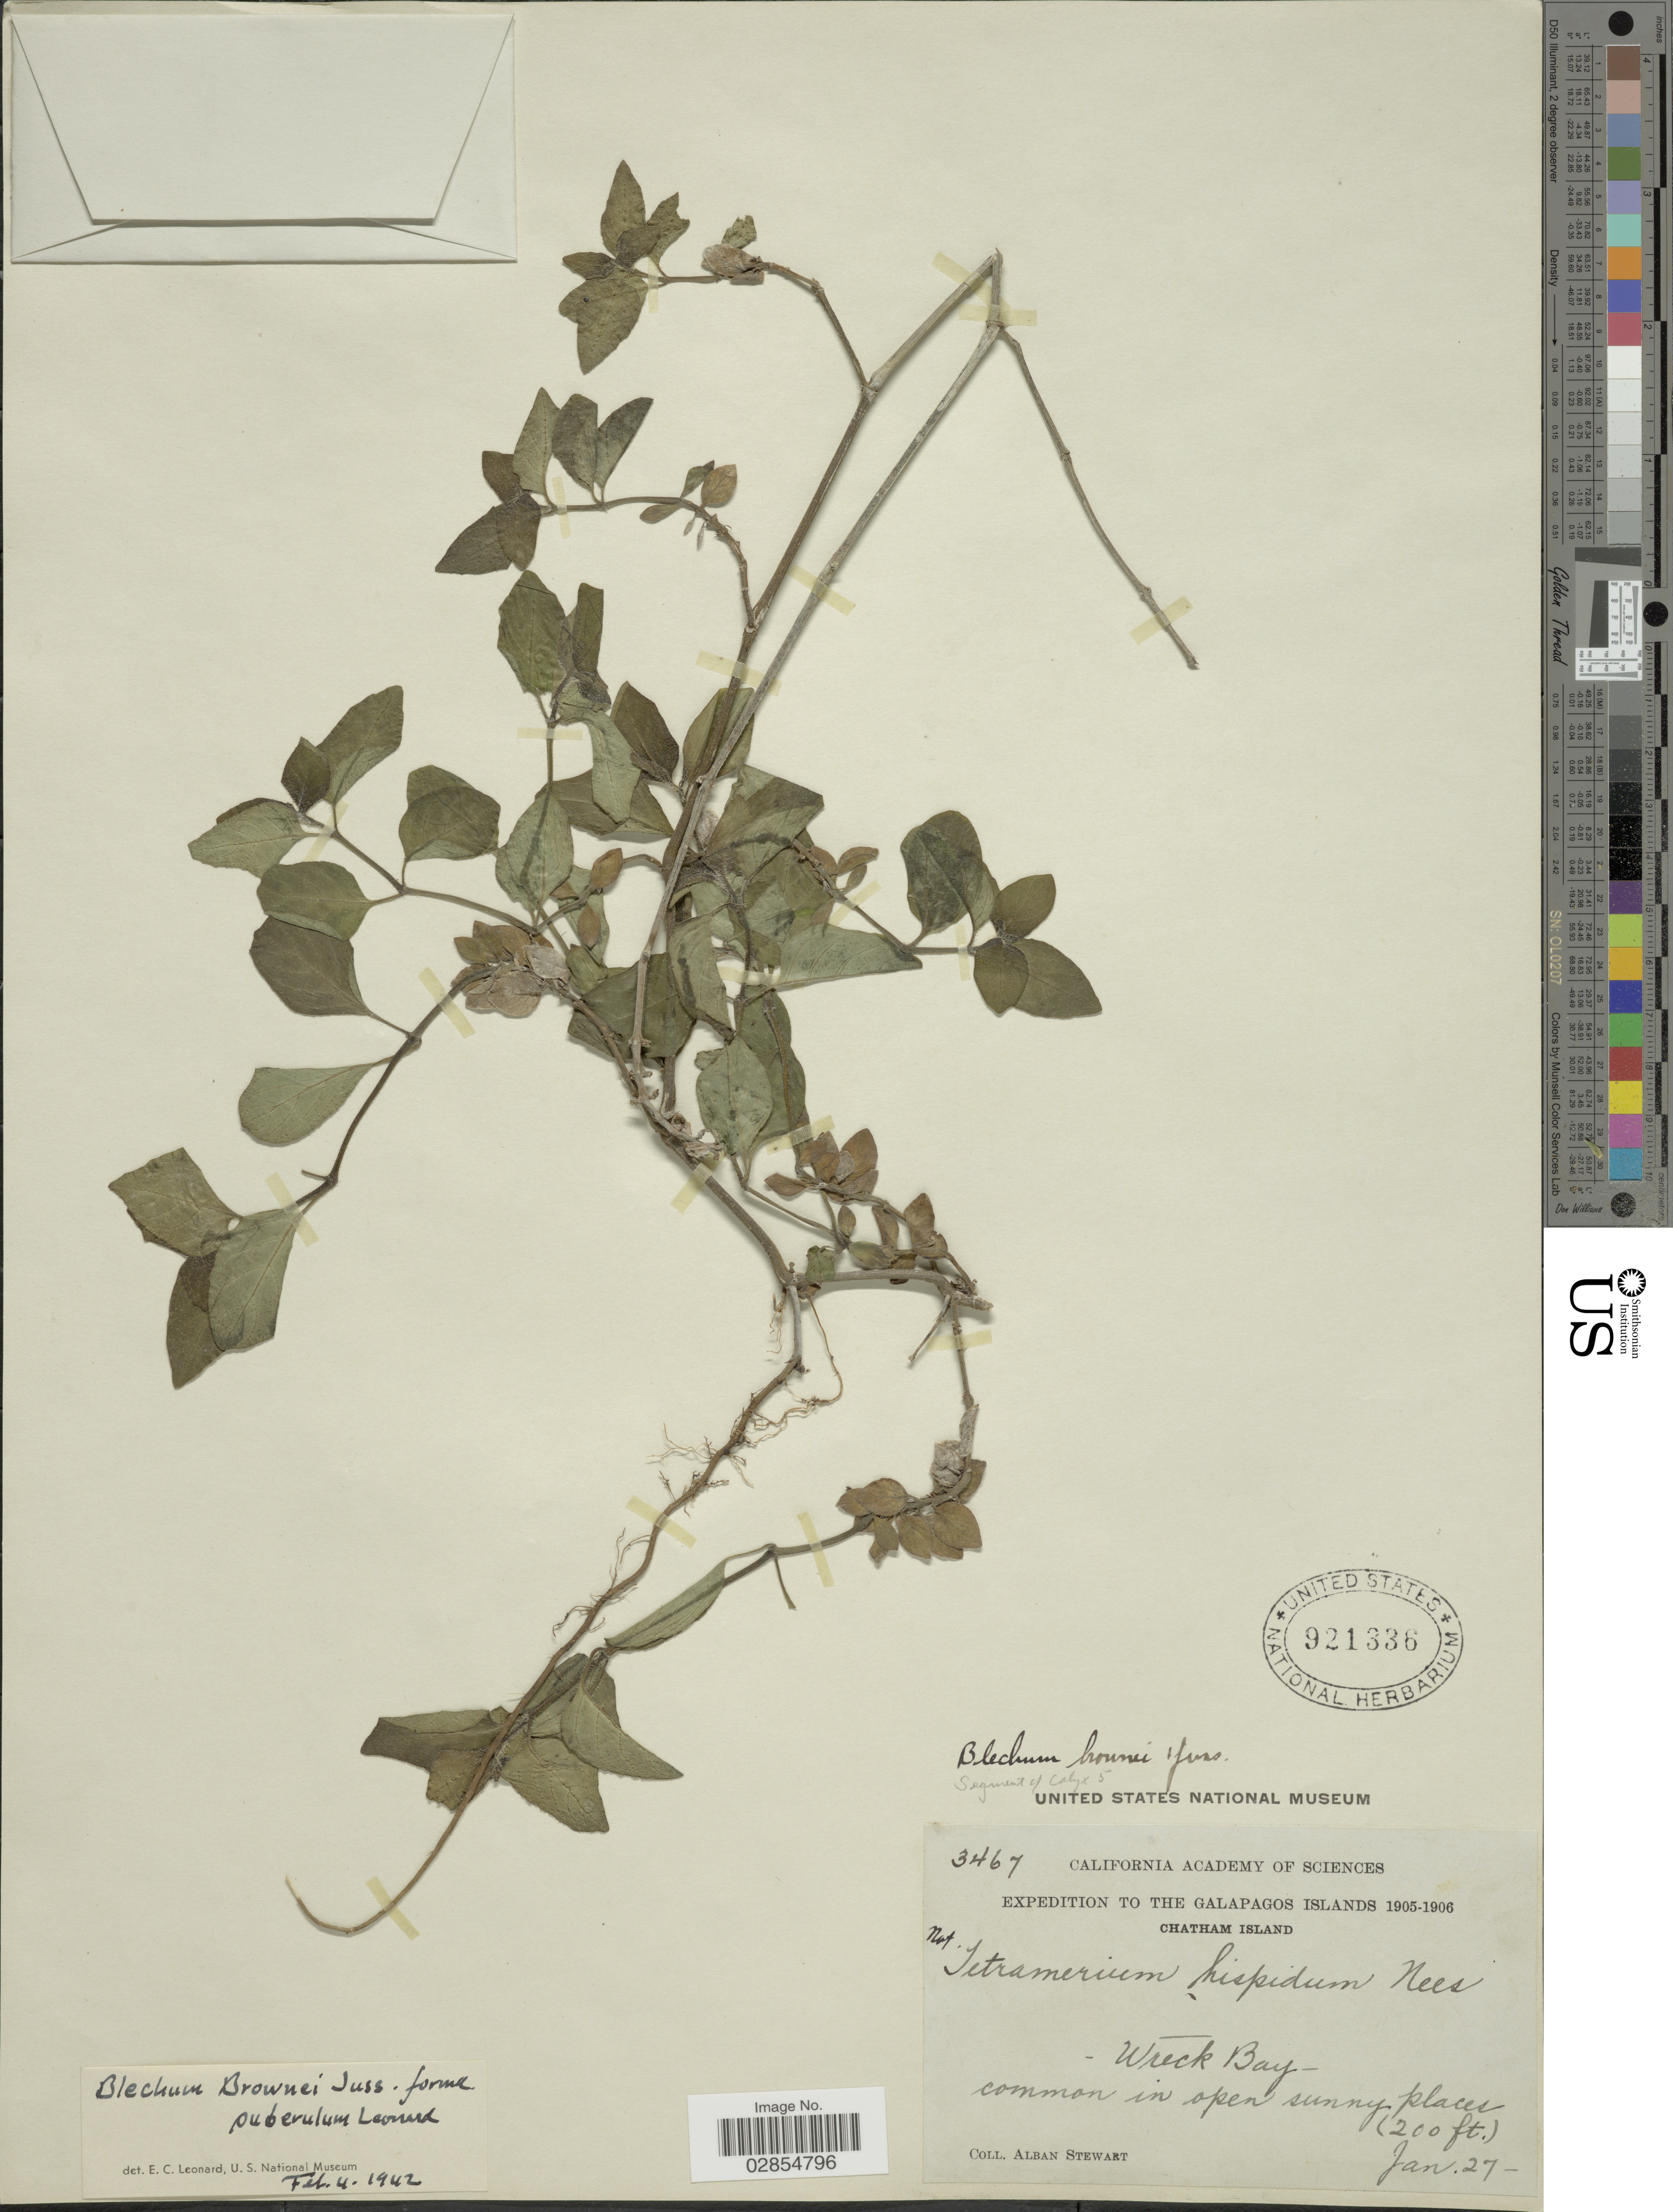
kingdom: Plantae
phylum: Tracheophyta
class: Magnoliopsida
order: Lamiales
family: Acanthaceae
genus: Blechum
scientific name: Blechum brownei f. puberulum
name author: Leonard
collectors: A. Stewart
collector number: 3467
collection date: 1905-01-27/1906-01-27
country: Ecuador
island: San Cristóbal [Chatham]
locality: Galapagos Islands. Chatham Island. Wreck Bay.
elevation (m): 61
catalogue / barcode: US 921336